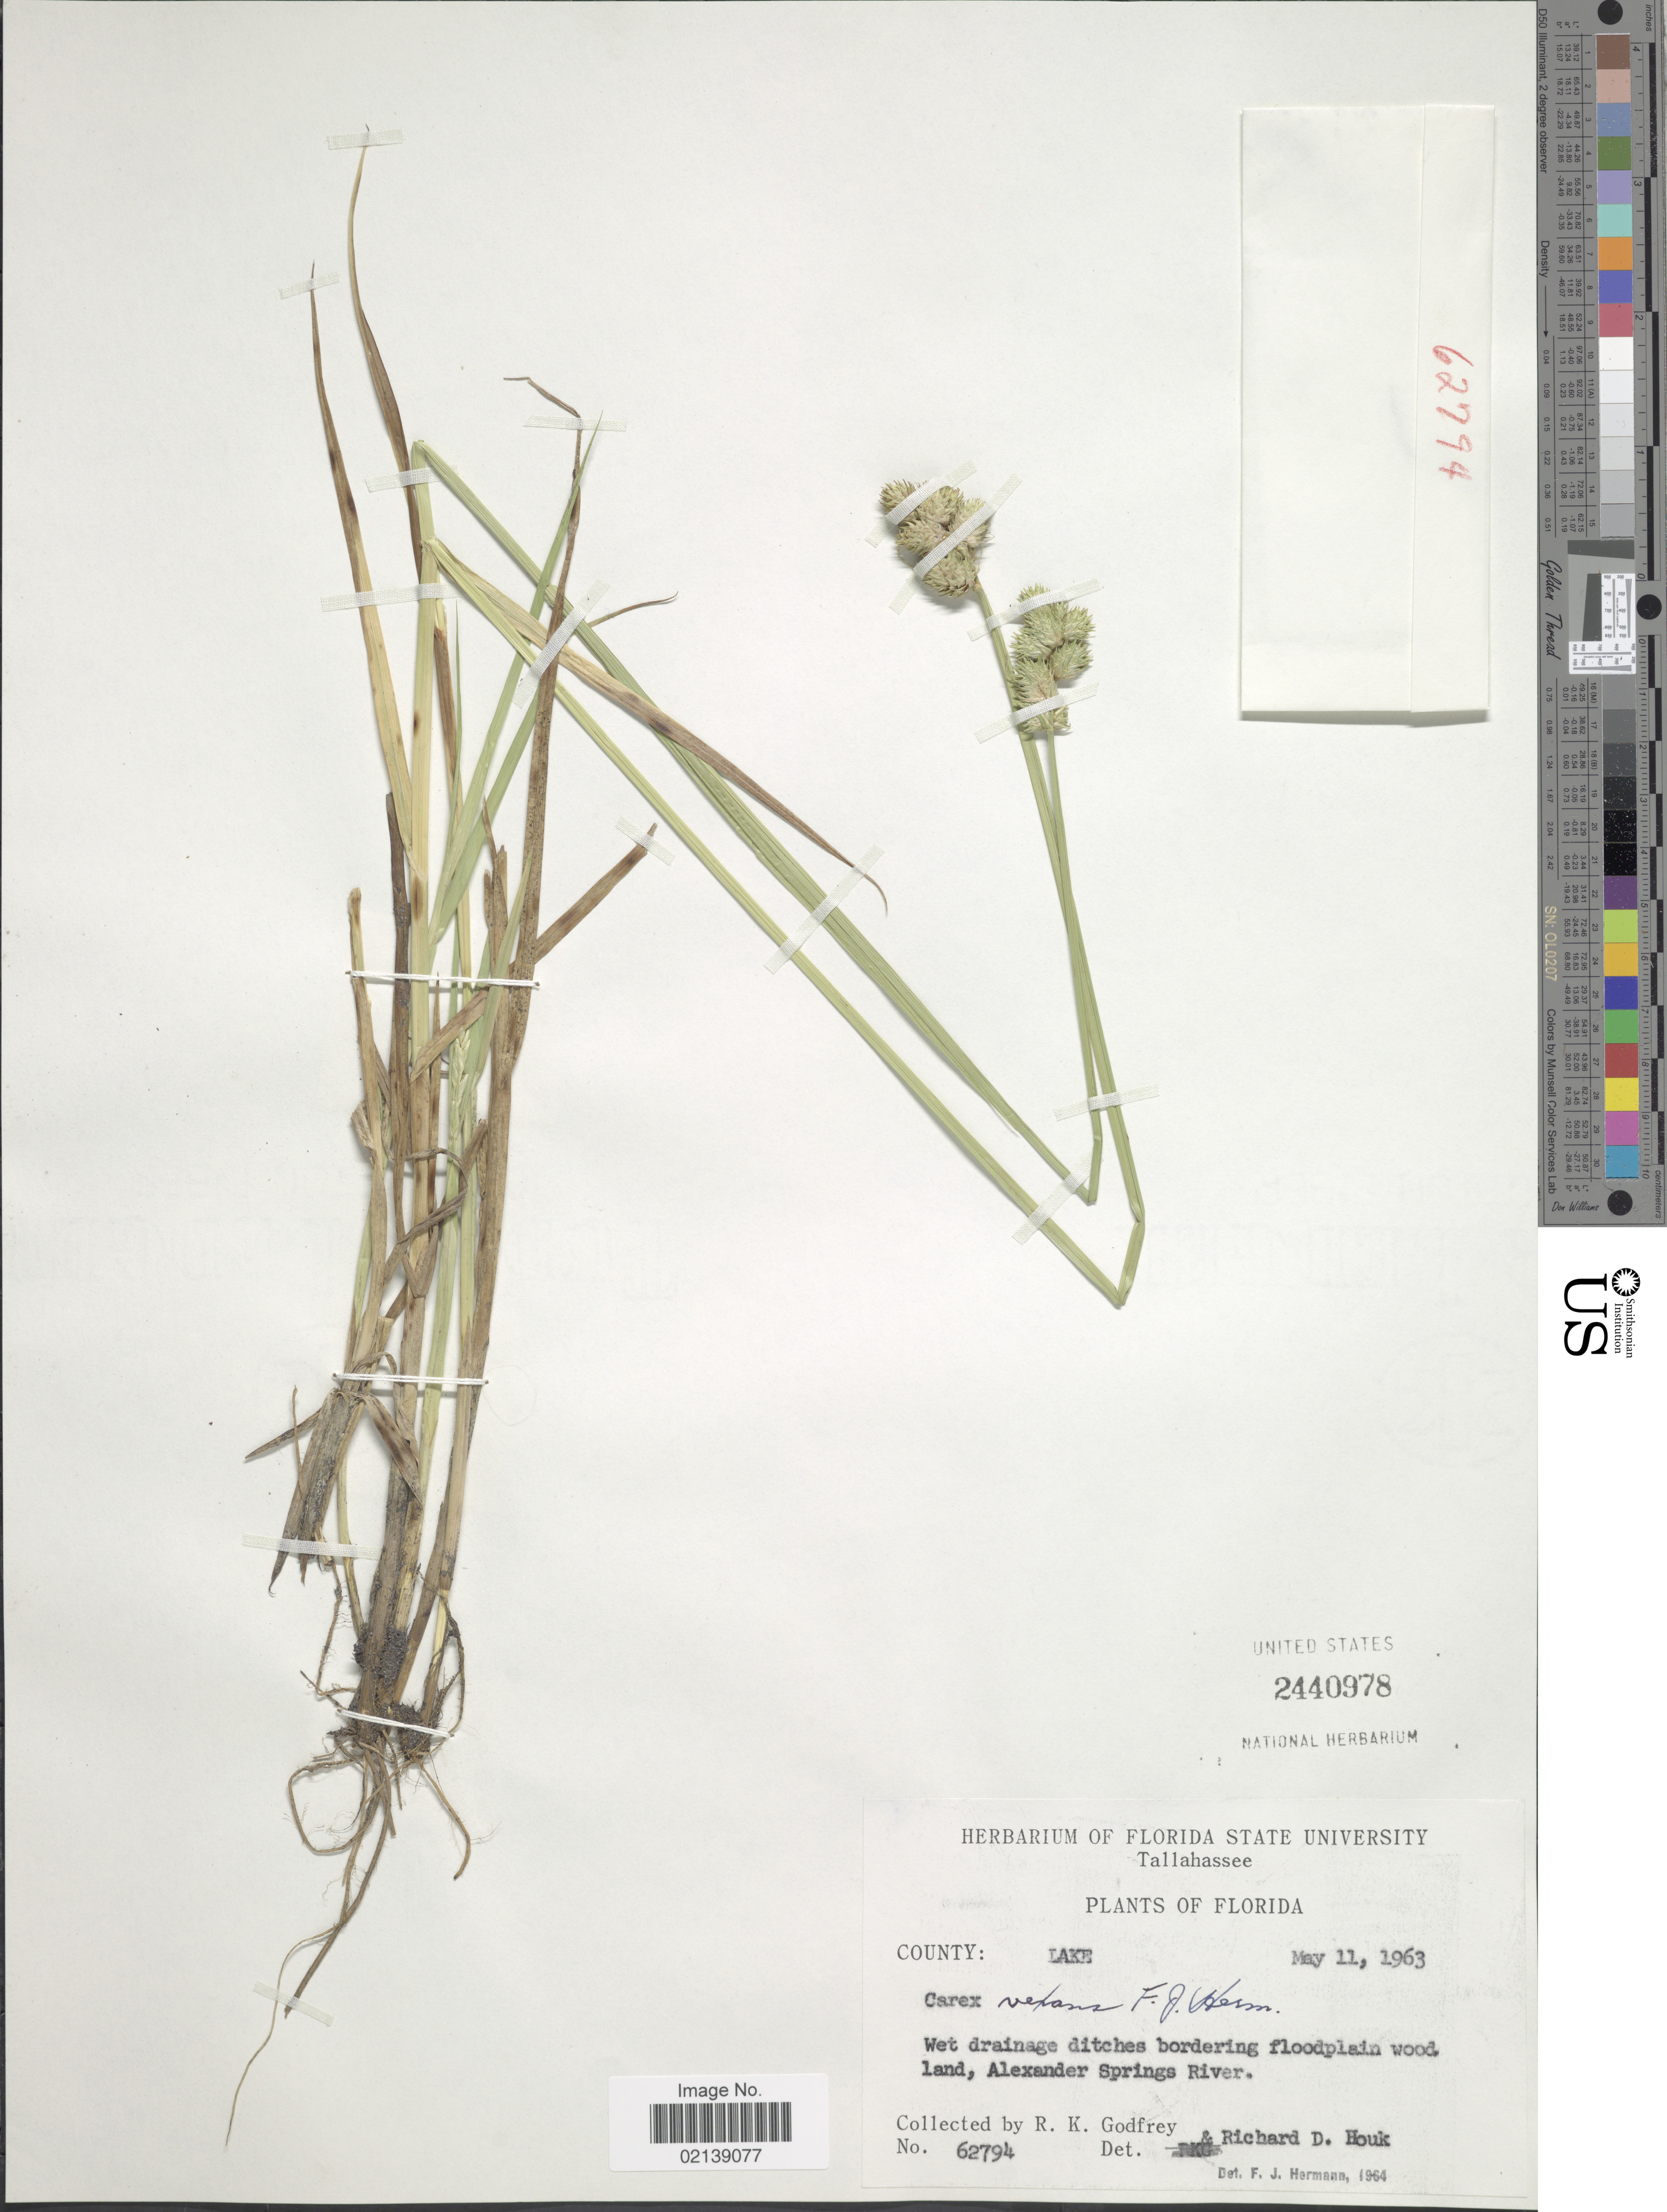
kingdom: Plantae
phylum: Tracheophyta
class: Liliopsida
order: Poales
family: Cyperaceae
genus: Carex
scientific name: Carex vexans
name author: F.J. Herm.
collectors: R. K. Godfrey & R. Houk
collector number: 62794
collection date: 1963-05-11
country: United States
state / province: Florida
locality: County: Lake, Wet drainage ditches bordering floodplain woodland, Alexander Springs River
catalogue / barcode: US 2440978